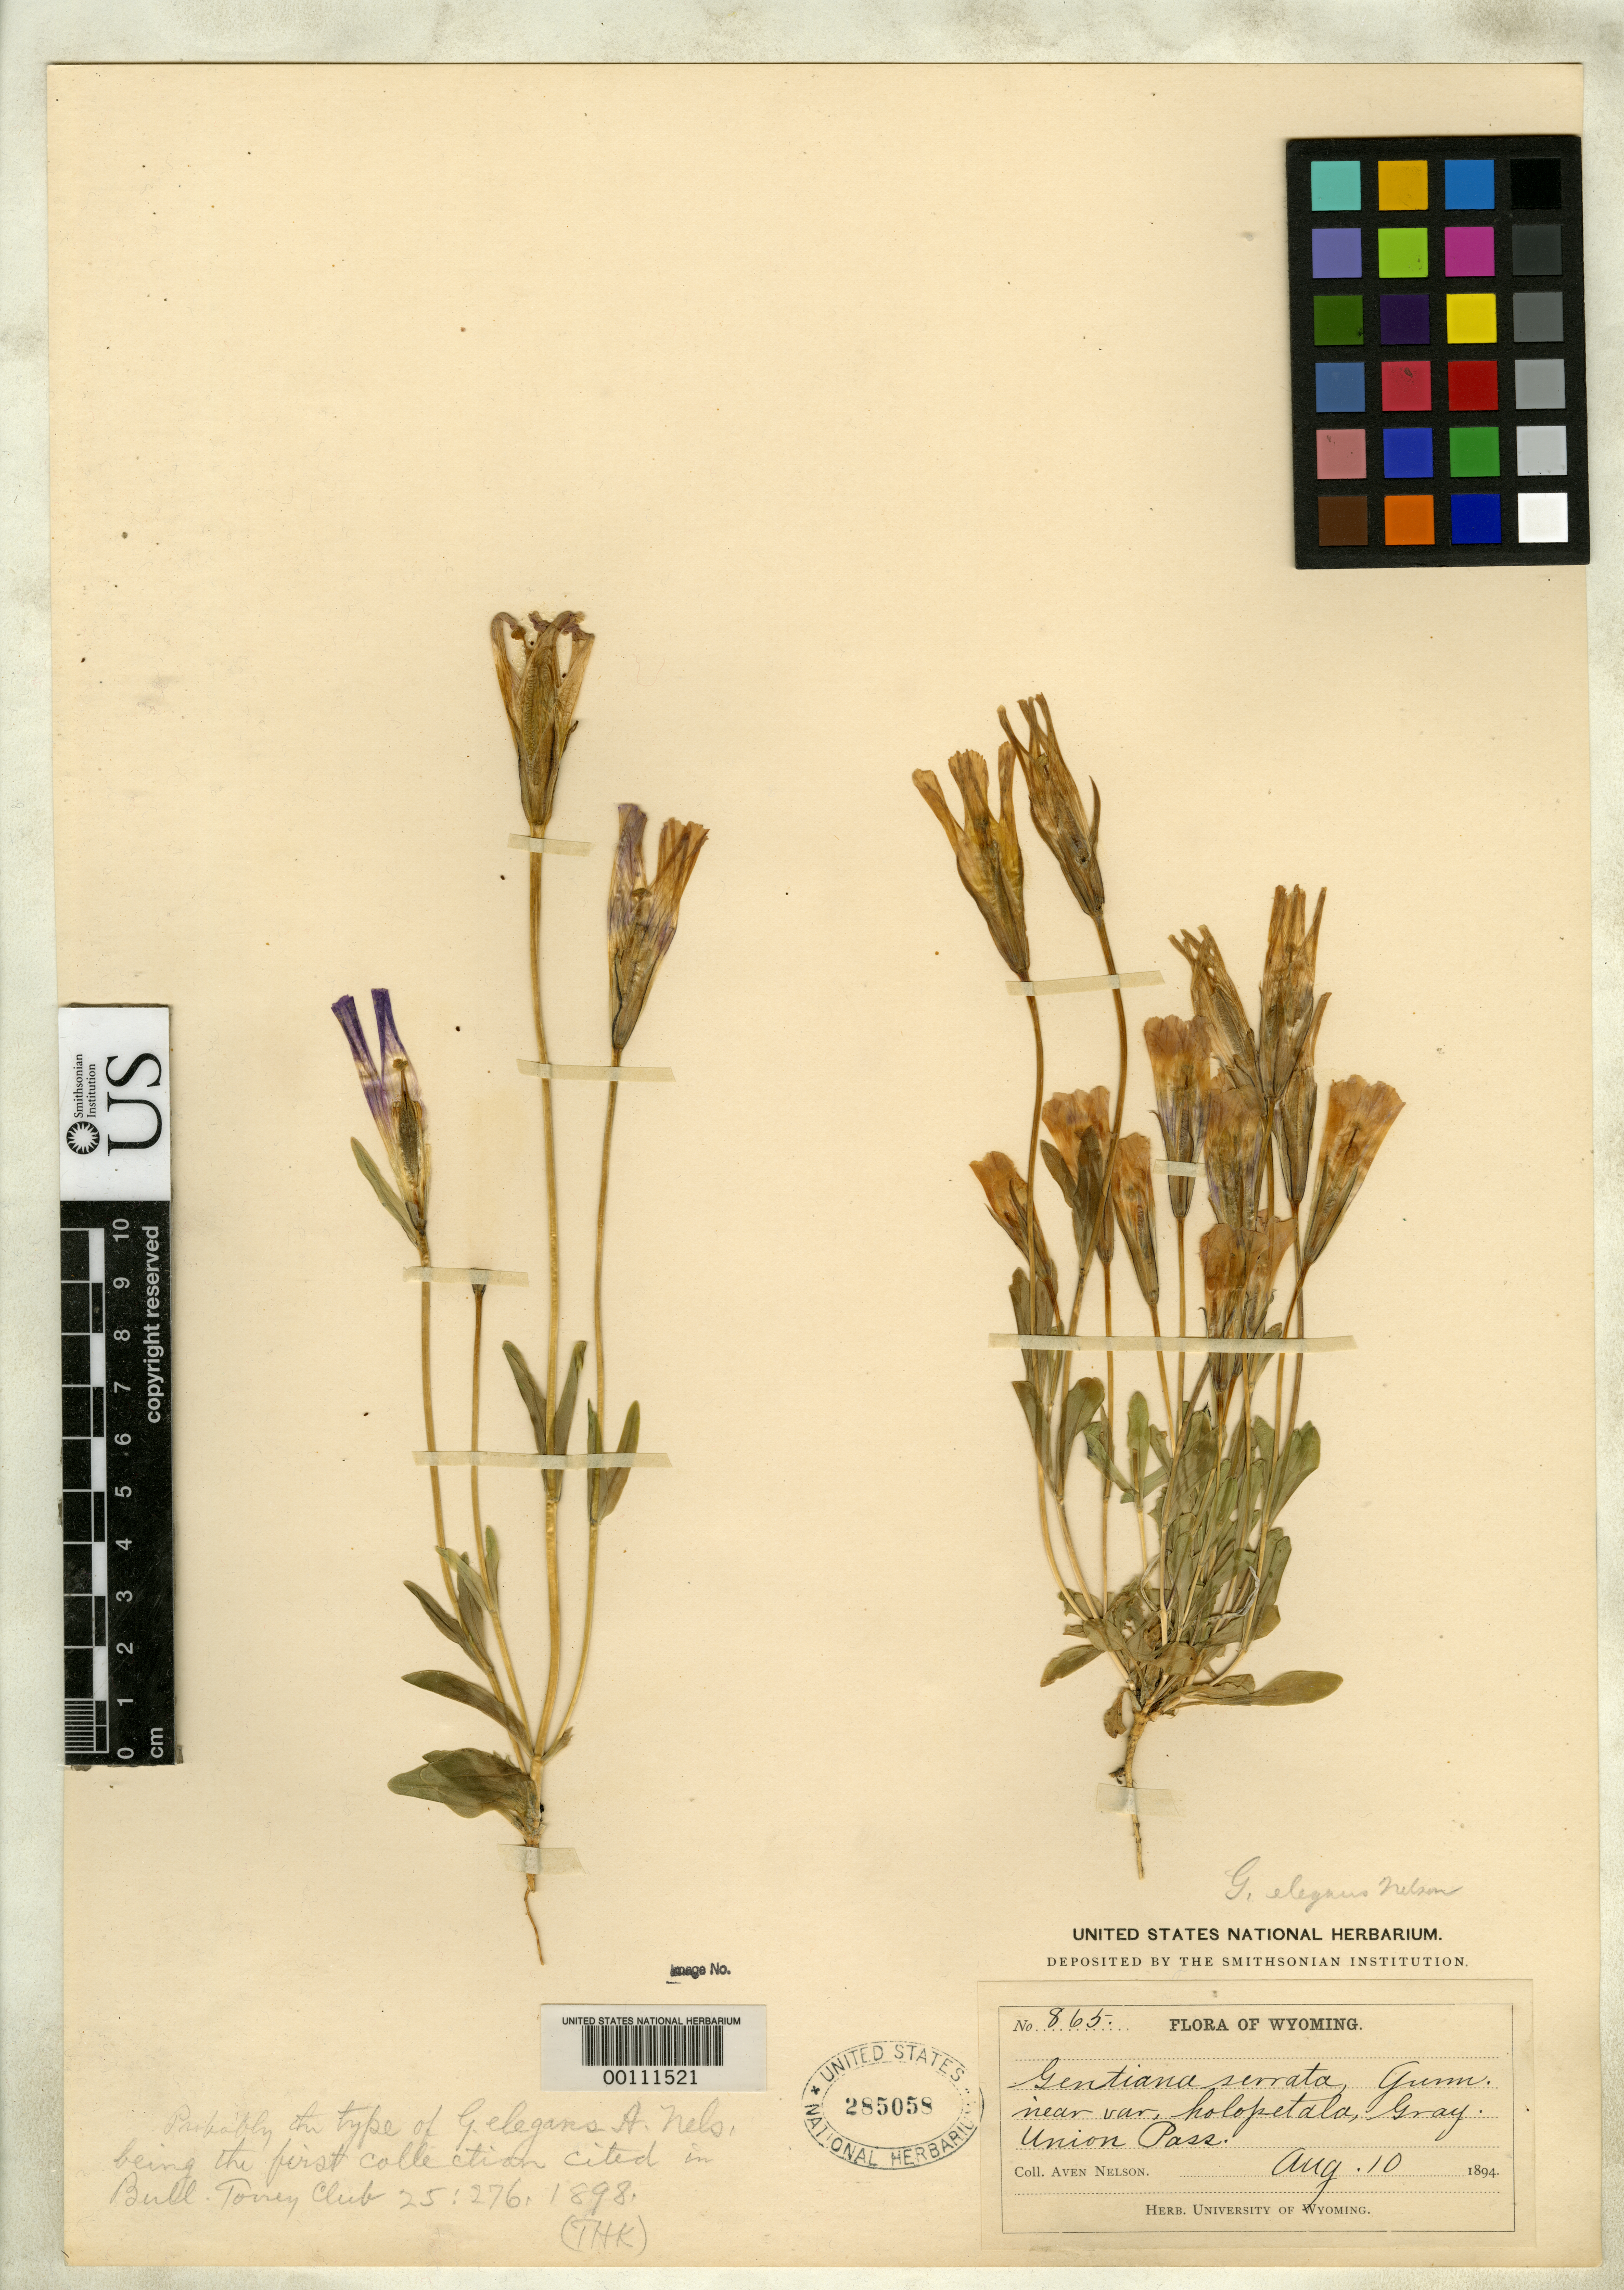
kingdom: Plantae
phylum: Tracheophyta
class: Magnoliopsida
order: Gentianales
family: Gentianaceae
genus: Gentiana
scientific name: Gentiana elegans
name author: A. Nelson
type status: Type Collection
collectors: A. Nelson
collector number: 865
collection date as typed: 10 Aug 1894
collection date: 1894-08-10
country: United States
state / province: Wyoming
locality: Union Pass.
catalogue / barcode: US 285058